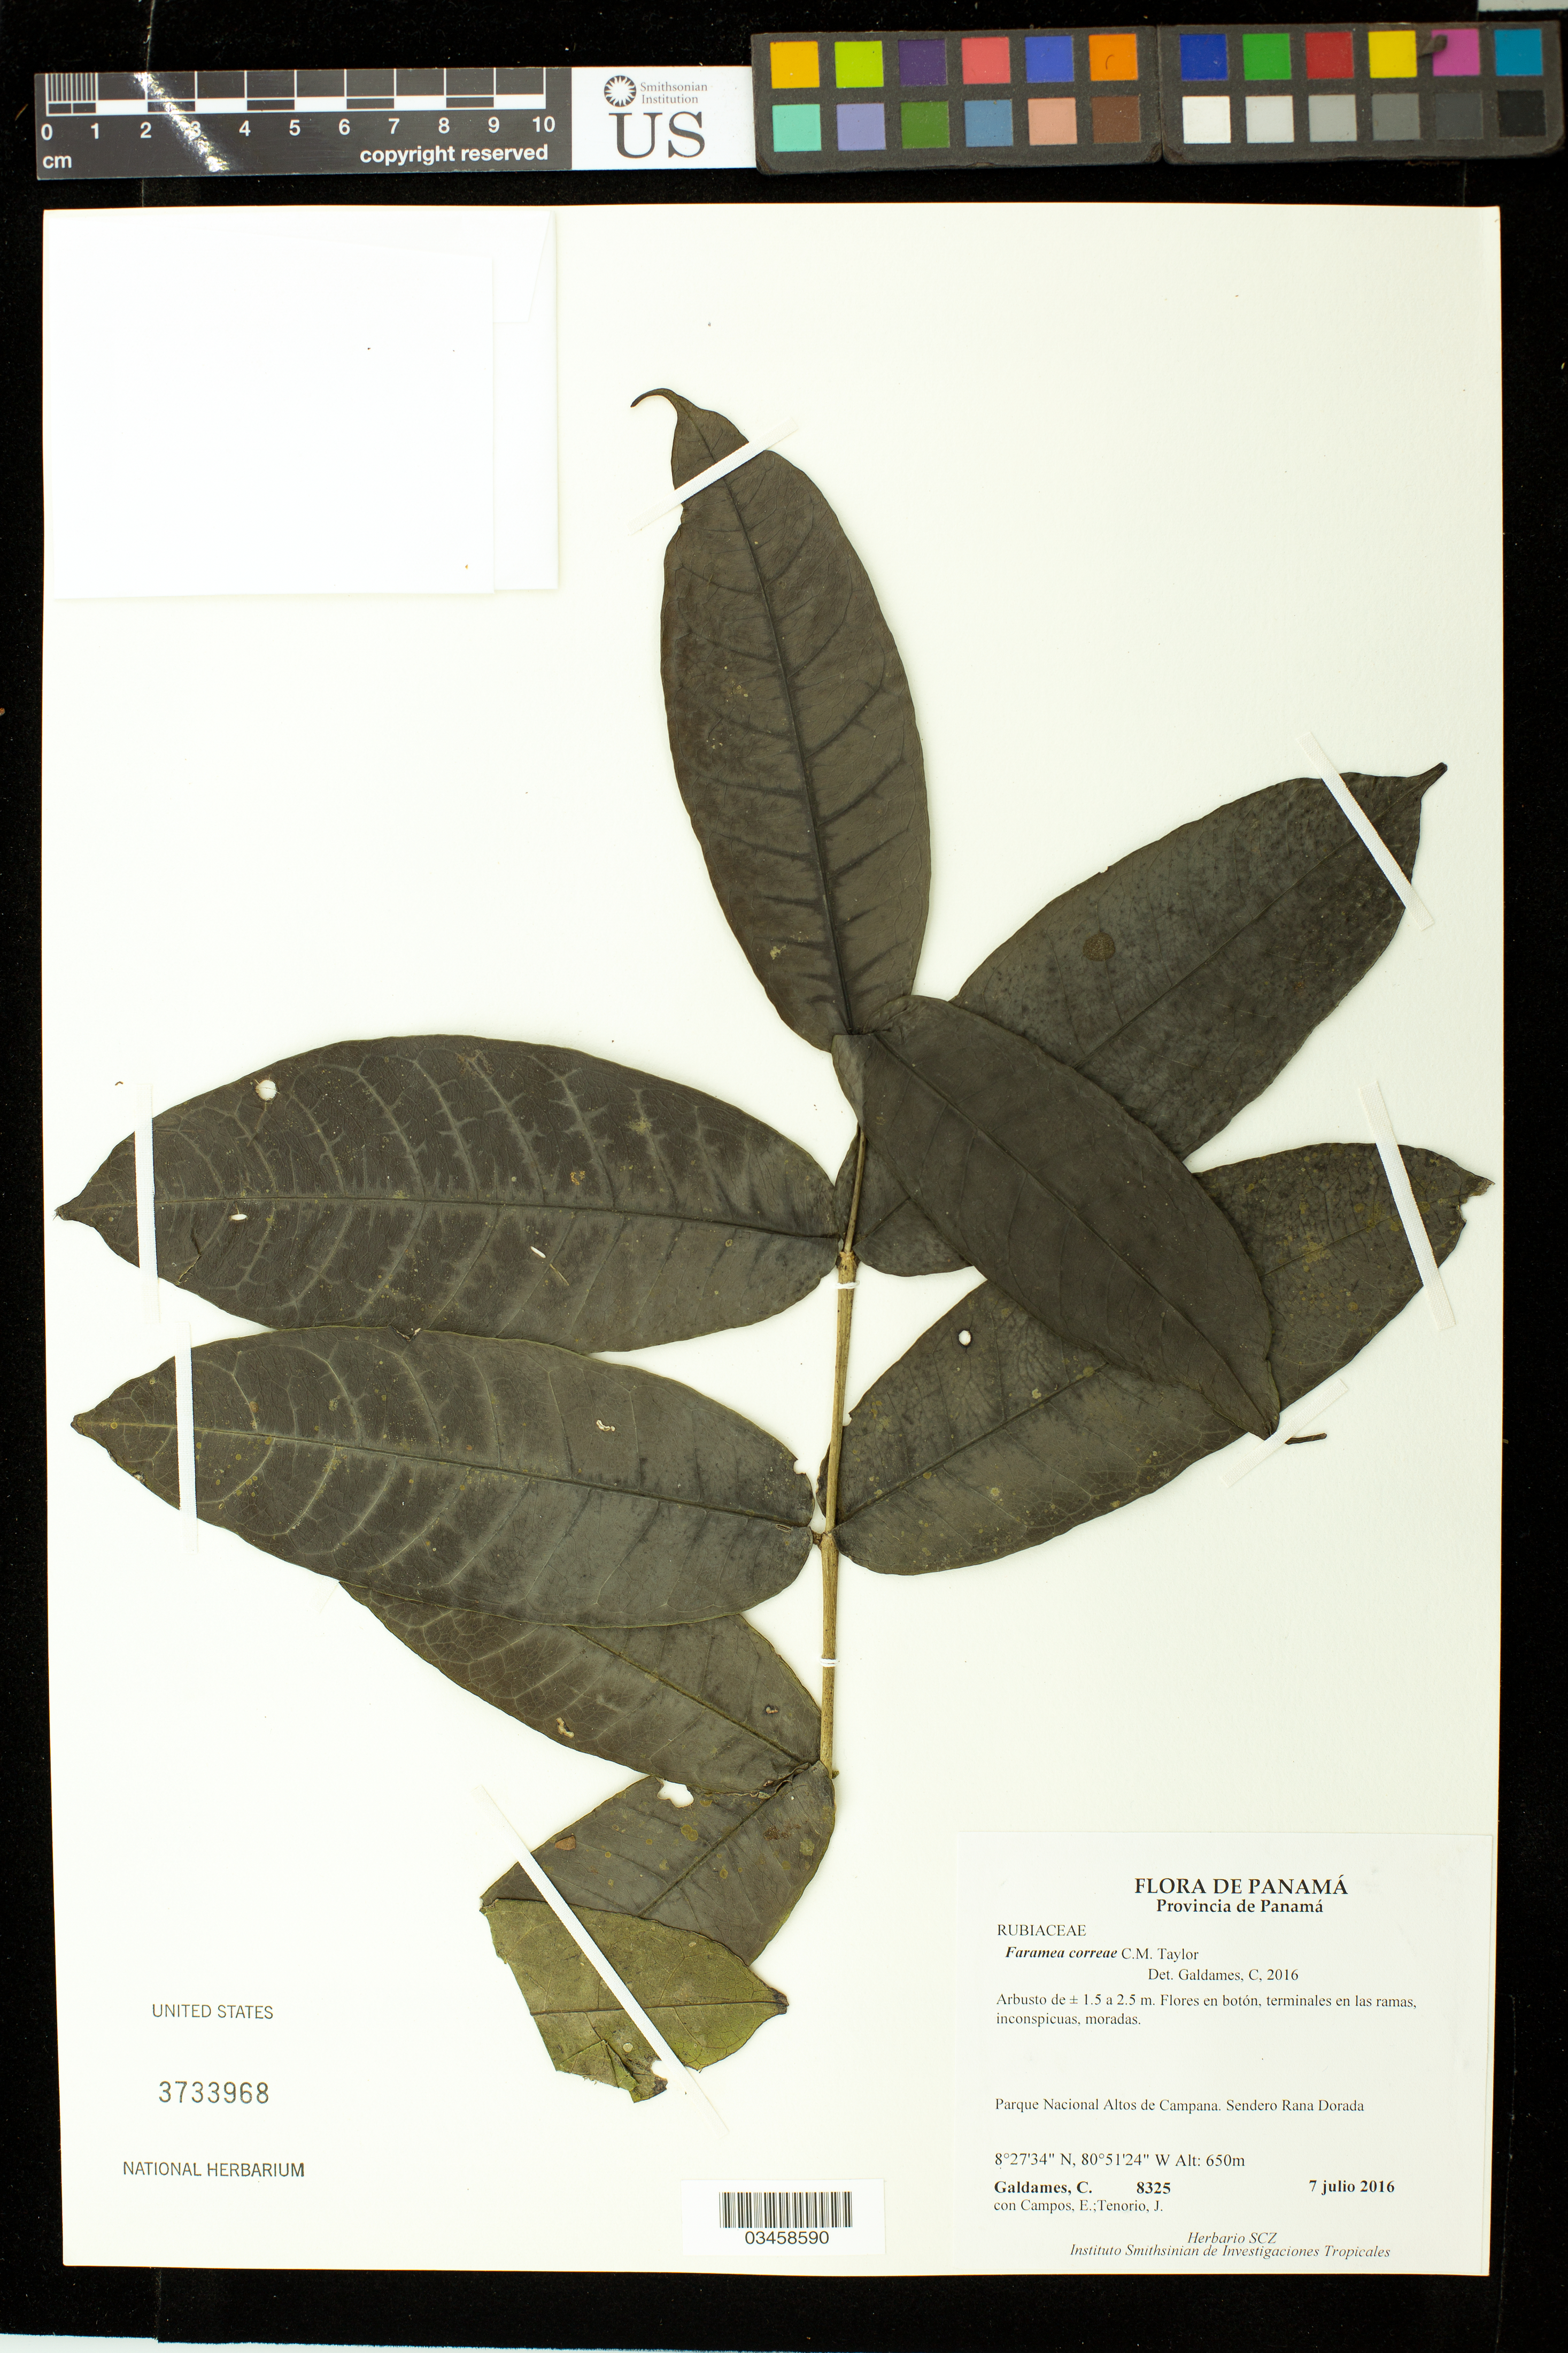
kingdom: Plantae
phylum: Tracheophyta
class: Magnoliopsida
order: Gentianales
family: Rubiaceae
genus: Faramea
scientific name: Faramea correae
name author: C.M. Taylor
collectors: C. Galdames, E. Campos & J. Tenorio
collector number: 8325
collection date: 2016-07-07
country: Panama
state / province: Panamá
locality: Parque National Altos de Campana. Sendero Rana Dorada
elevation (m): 650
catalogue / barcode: US 3733968